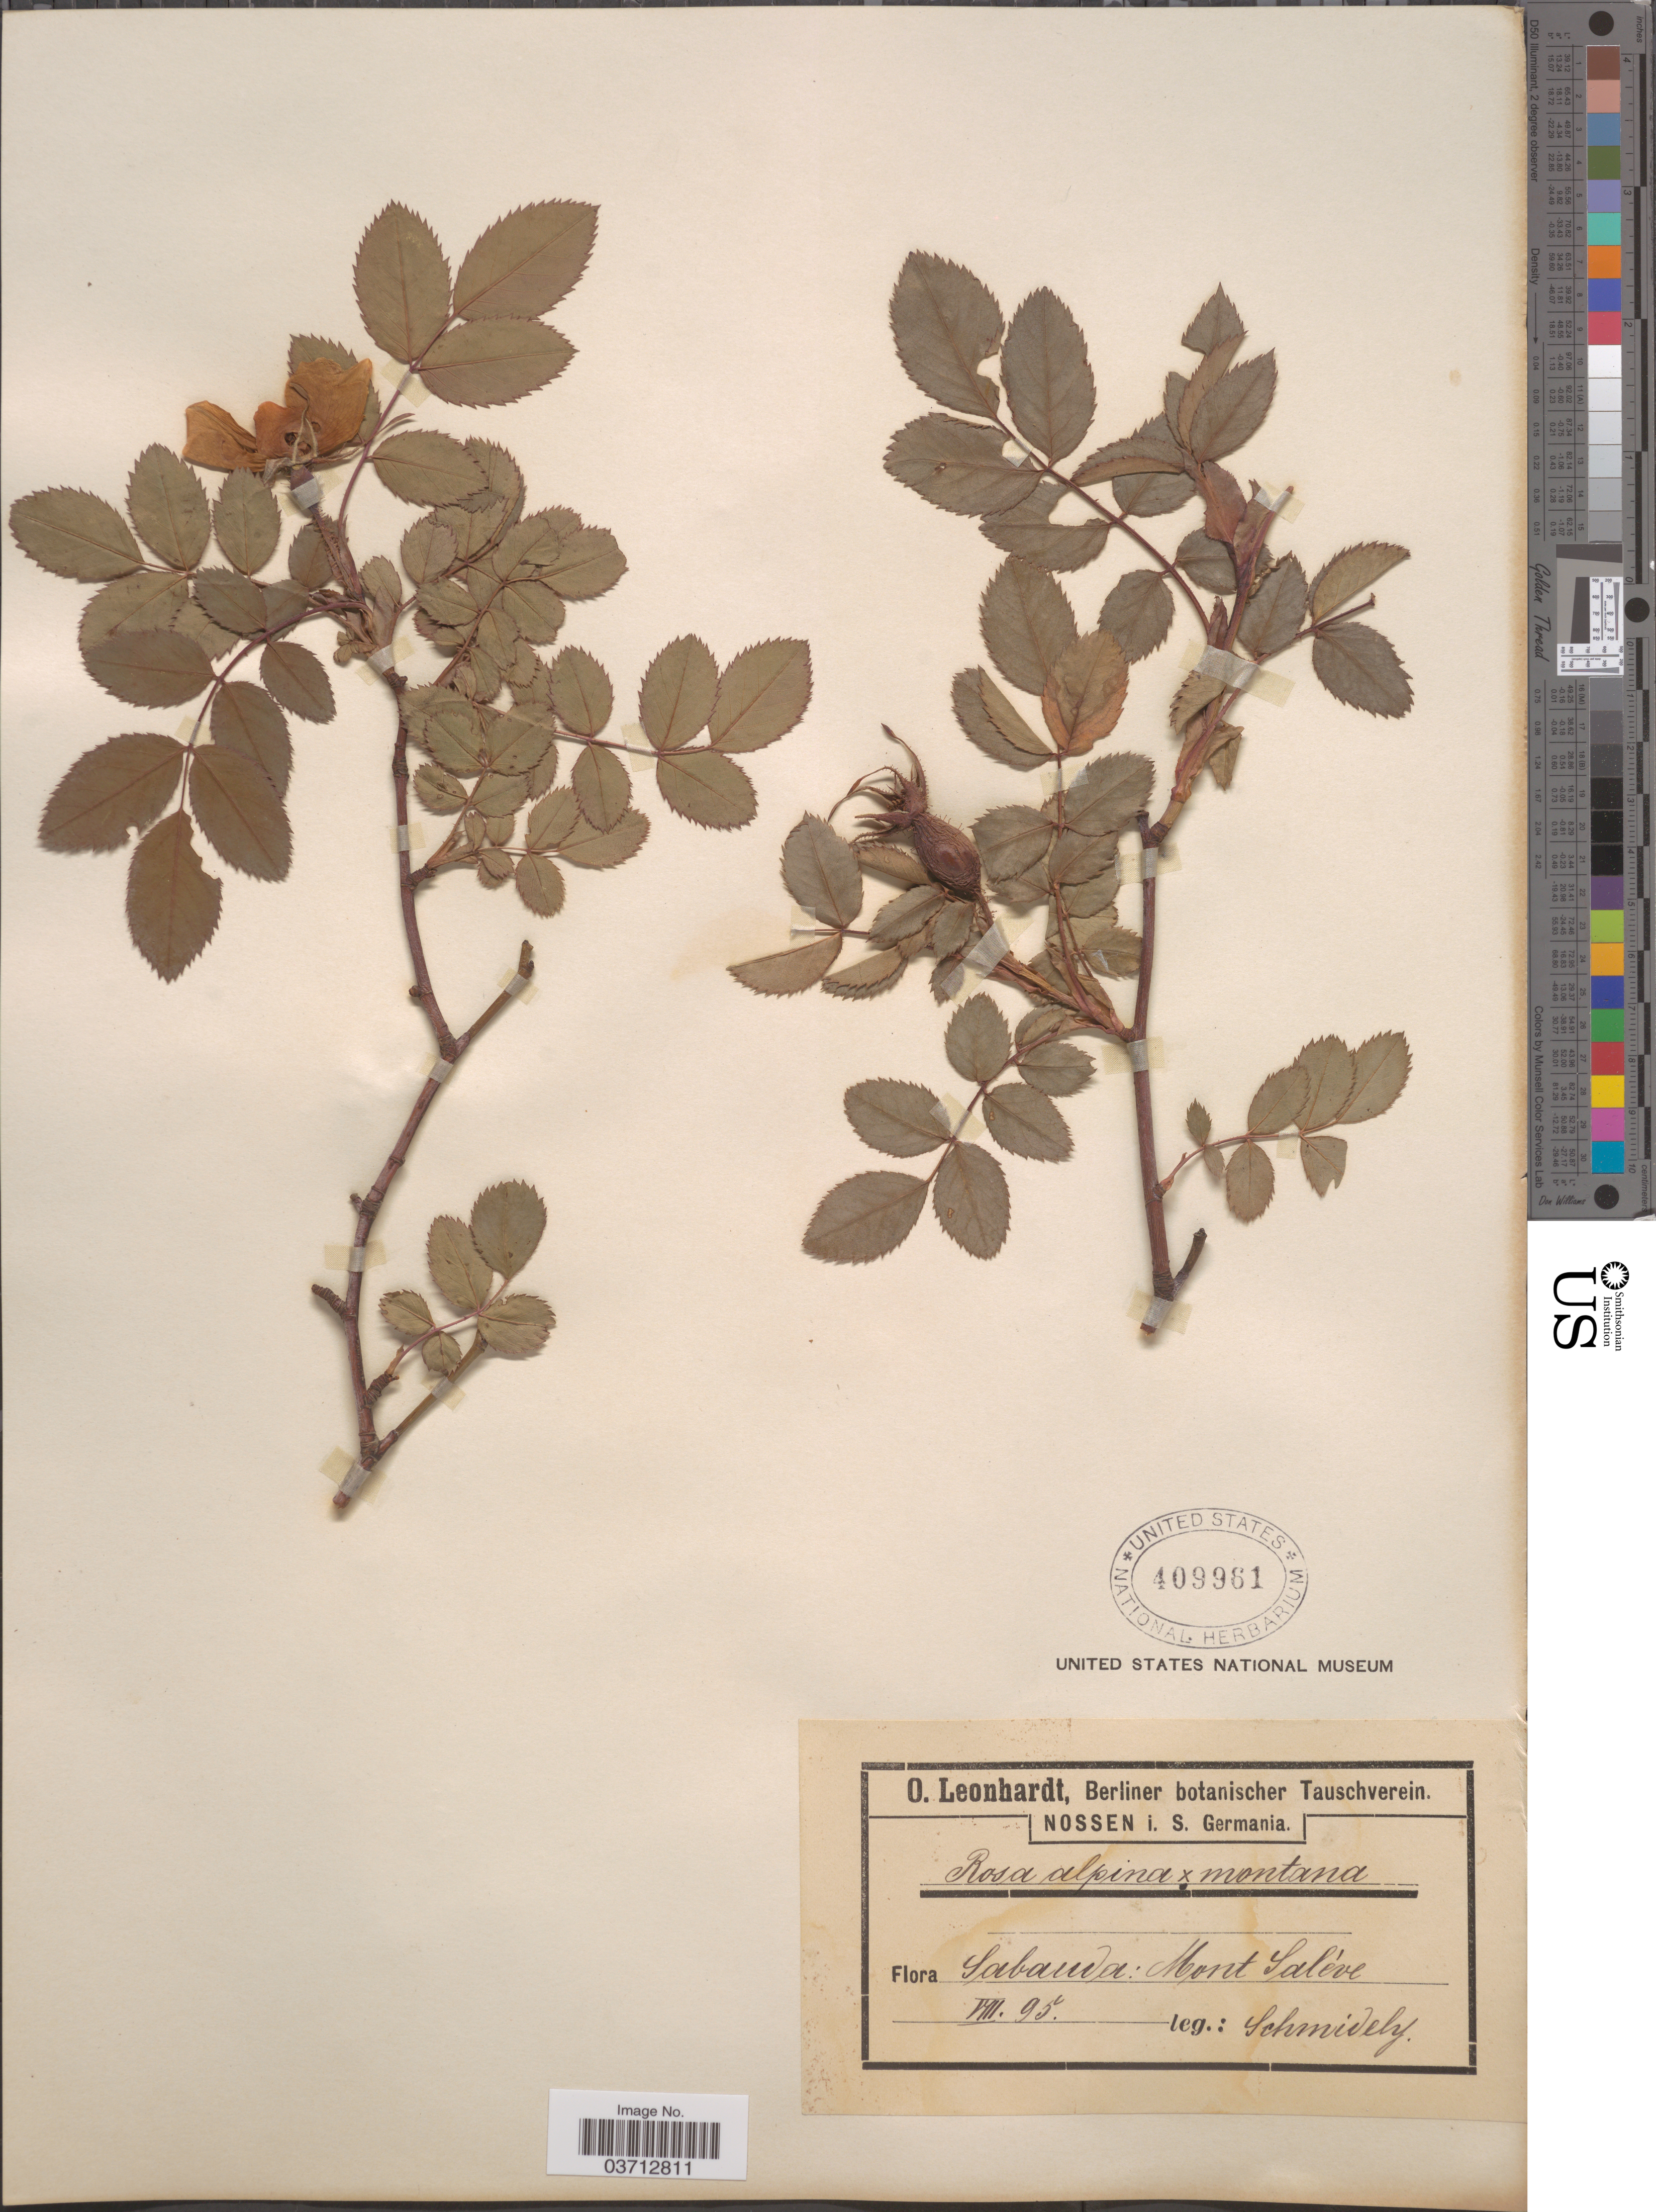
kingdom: Plantae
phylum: Tracheophyta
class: Magnoliopsida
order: Rosales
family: Rosaceae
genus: Rosa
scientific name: Rosa alpina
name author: L.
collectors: Schmidely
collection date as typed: Transcribed d/m/y: /8/95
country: France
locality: Sabauda: Mont Saléve.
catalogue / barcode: US 409961